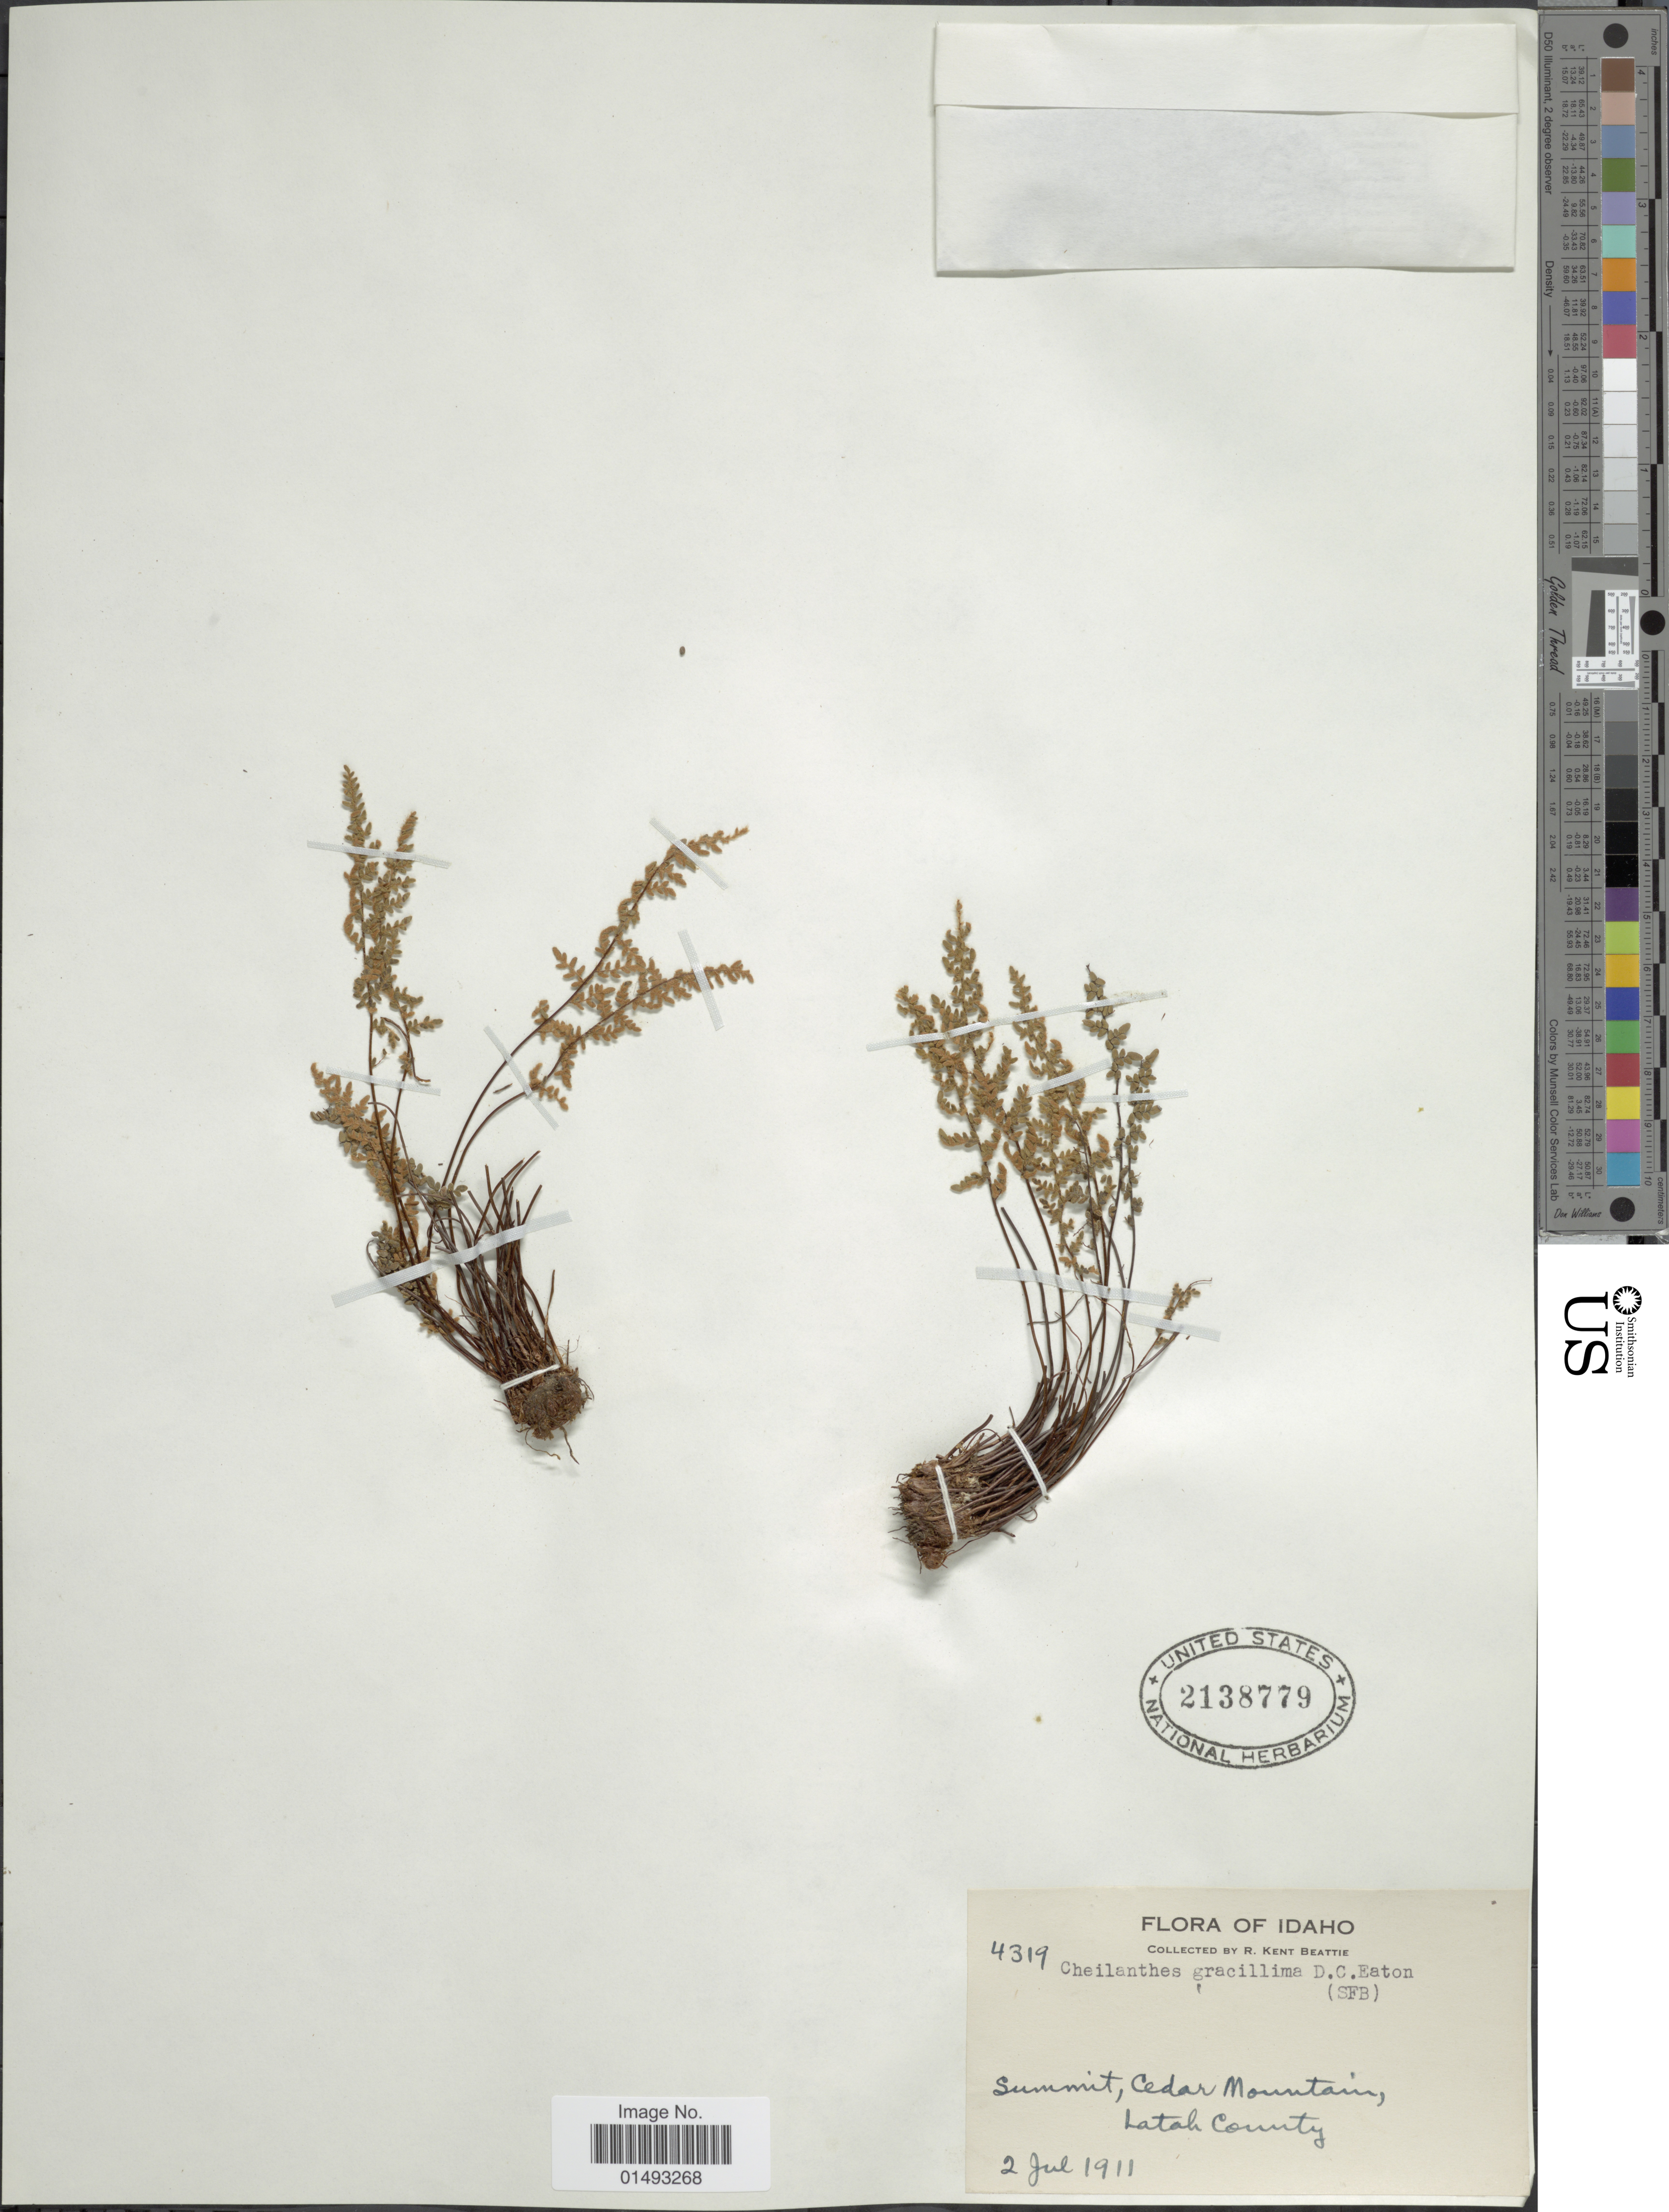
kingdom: Plantae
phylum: Tracheophyta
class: Polypodiopsida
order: Polypodiales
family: Pteridaceae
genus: Myriopteris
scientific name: Myriopteris gracillima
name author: (D.C. Eaton) J. Sm.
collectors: R. K. Beattie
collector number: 4319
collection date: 1911-07-02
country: United States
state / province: Idaho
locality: Summit, Cedar Mountain, latah County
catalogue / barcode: US 2138779